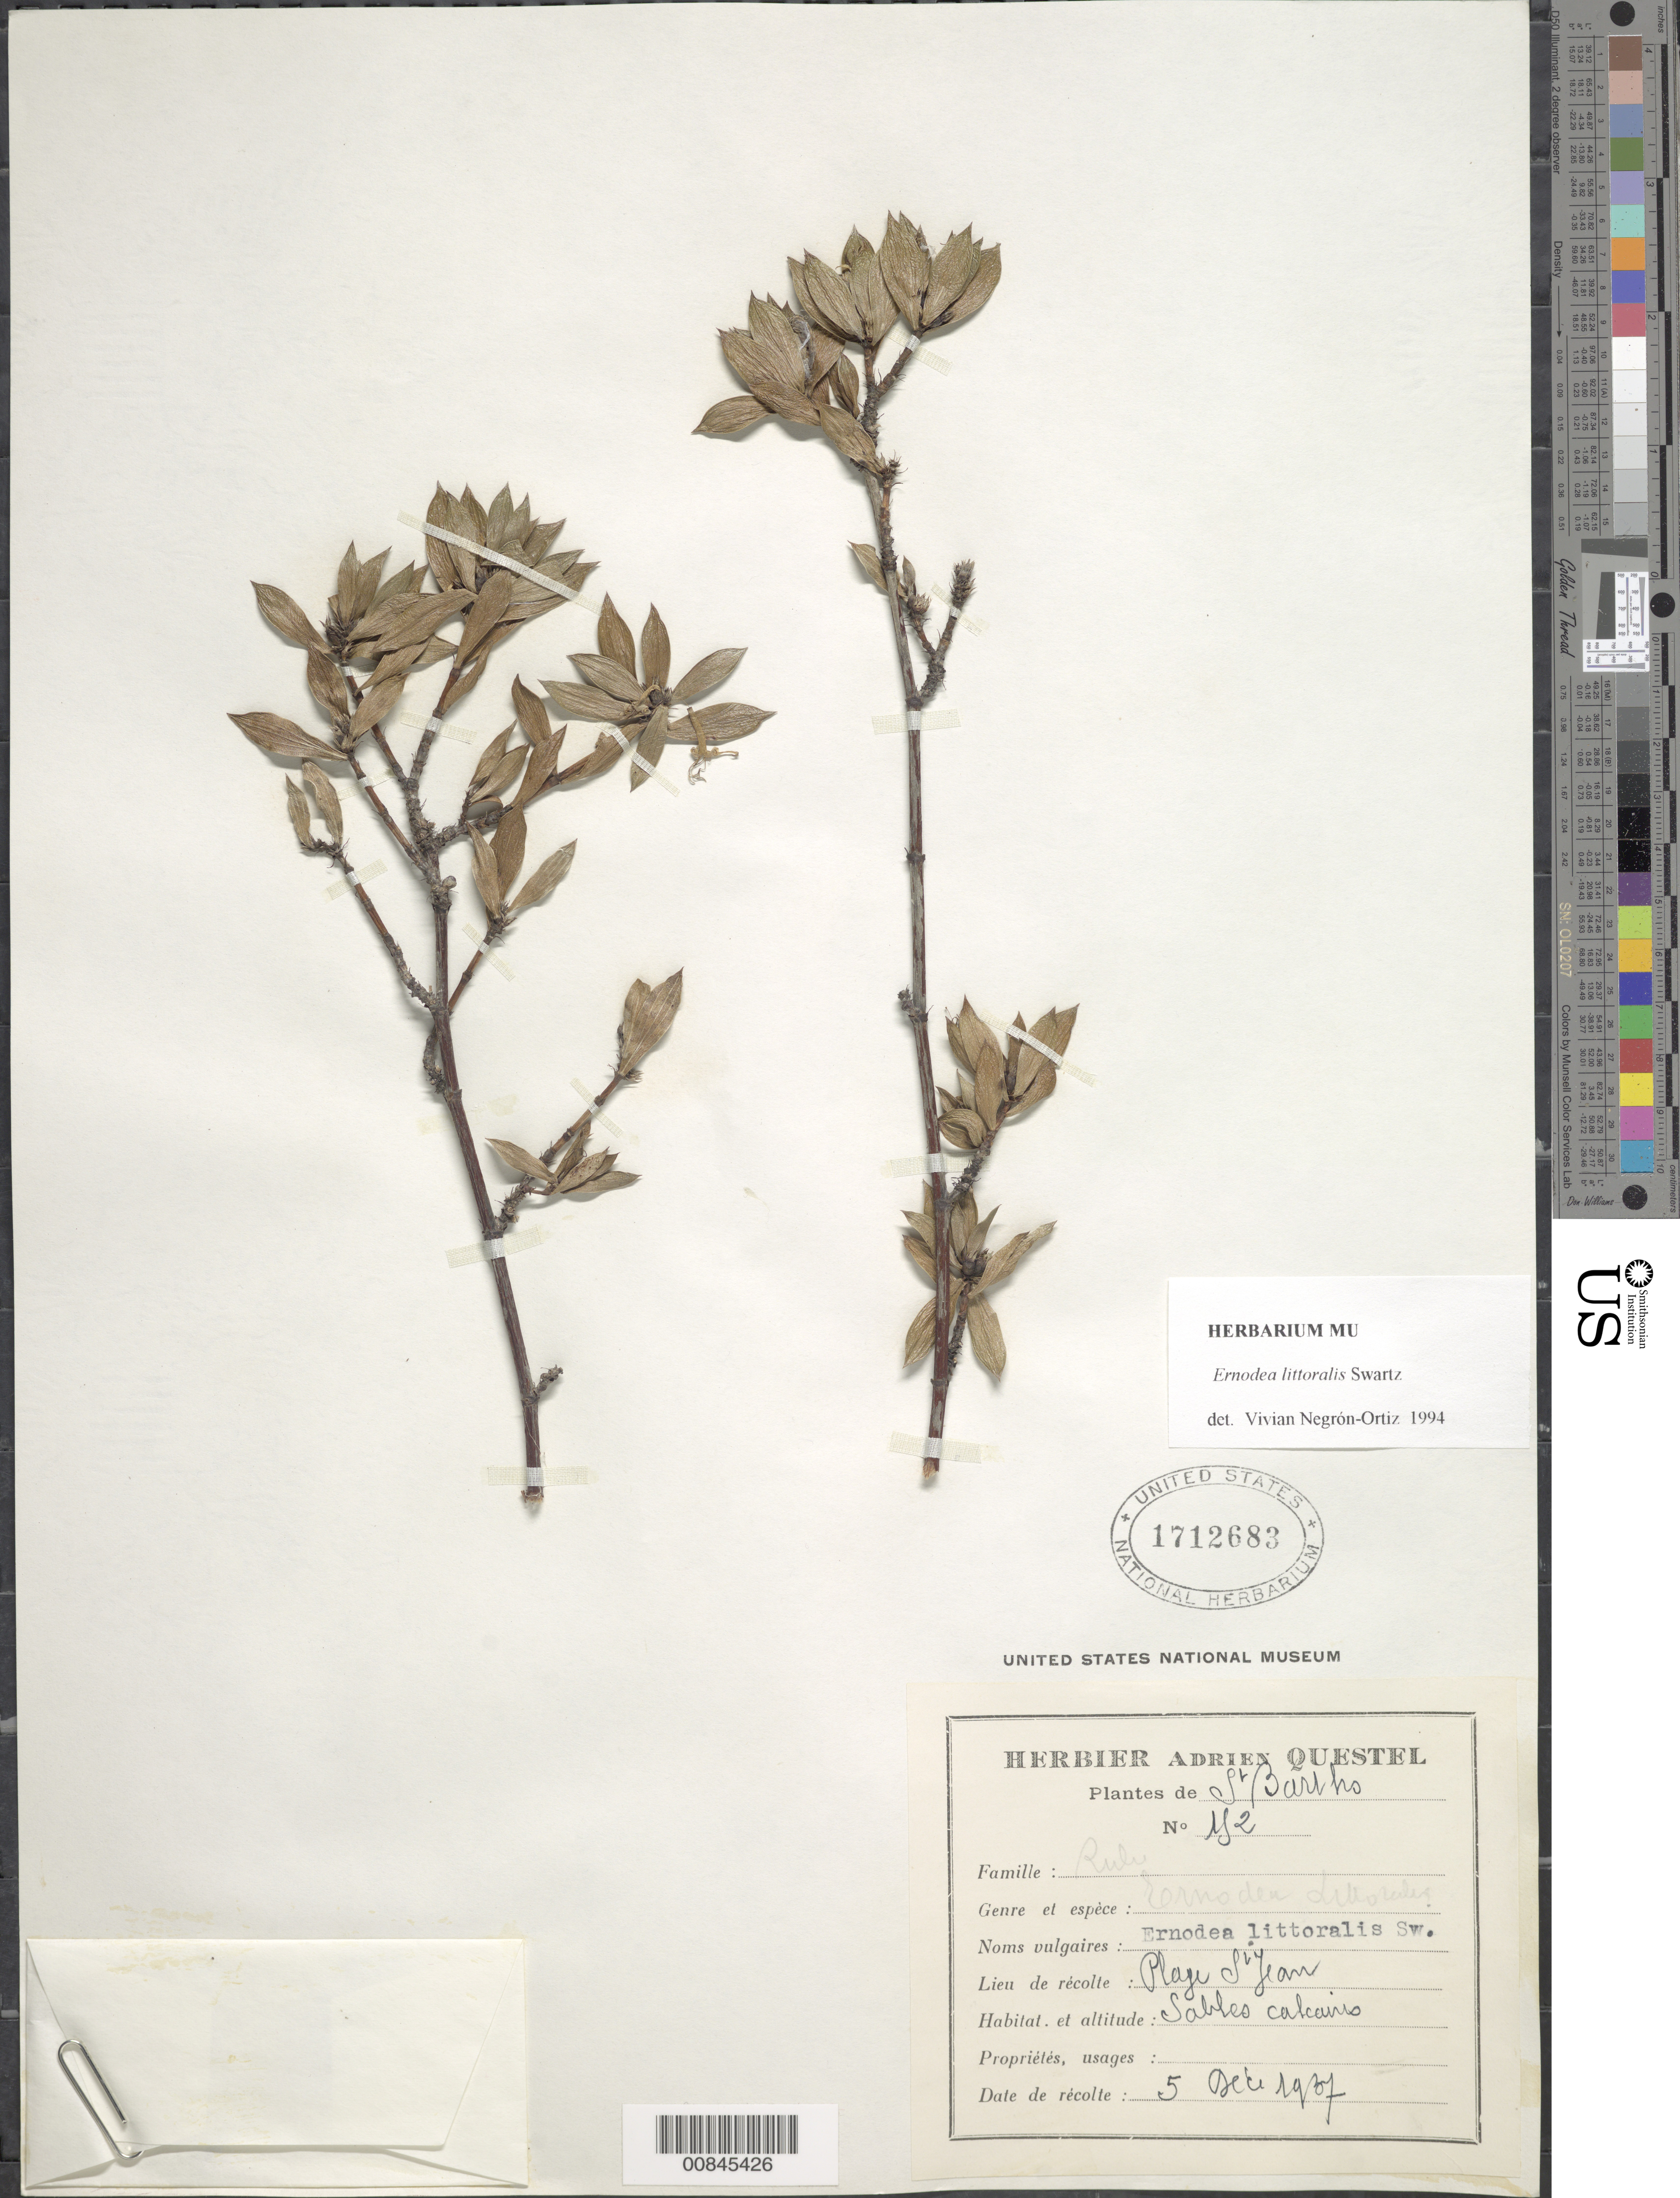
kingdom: Plantae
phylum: Tracheophyta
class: Magnoliopsida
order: Gentianales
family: Rubiaceae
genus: Ernodea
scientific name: Ernodea littoralis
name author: Sw.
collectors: A. Questel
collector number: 182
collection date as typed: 05 Dec 1937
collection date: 1937-12-05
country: Saint Barthélemy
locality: St. Jean Beach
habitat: Limestone sands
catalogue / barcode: US 1712683